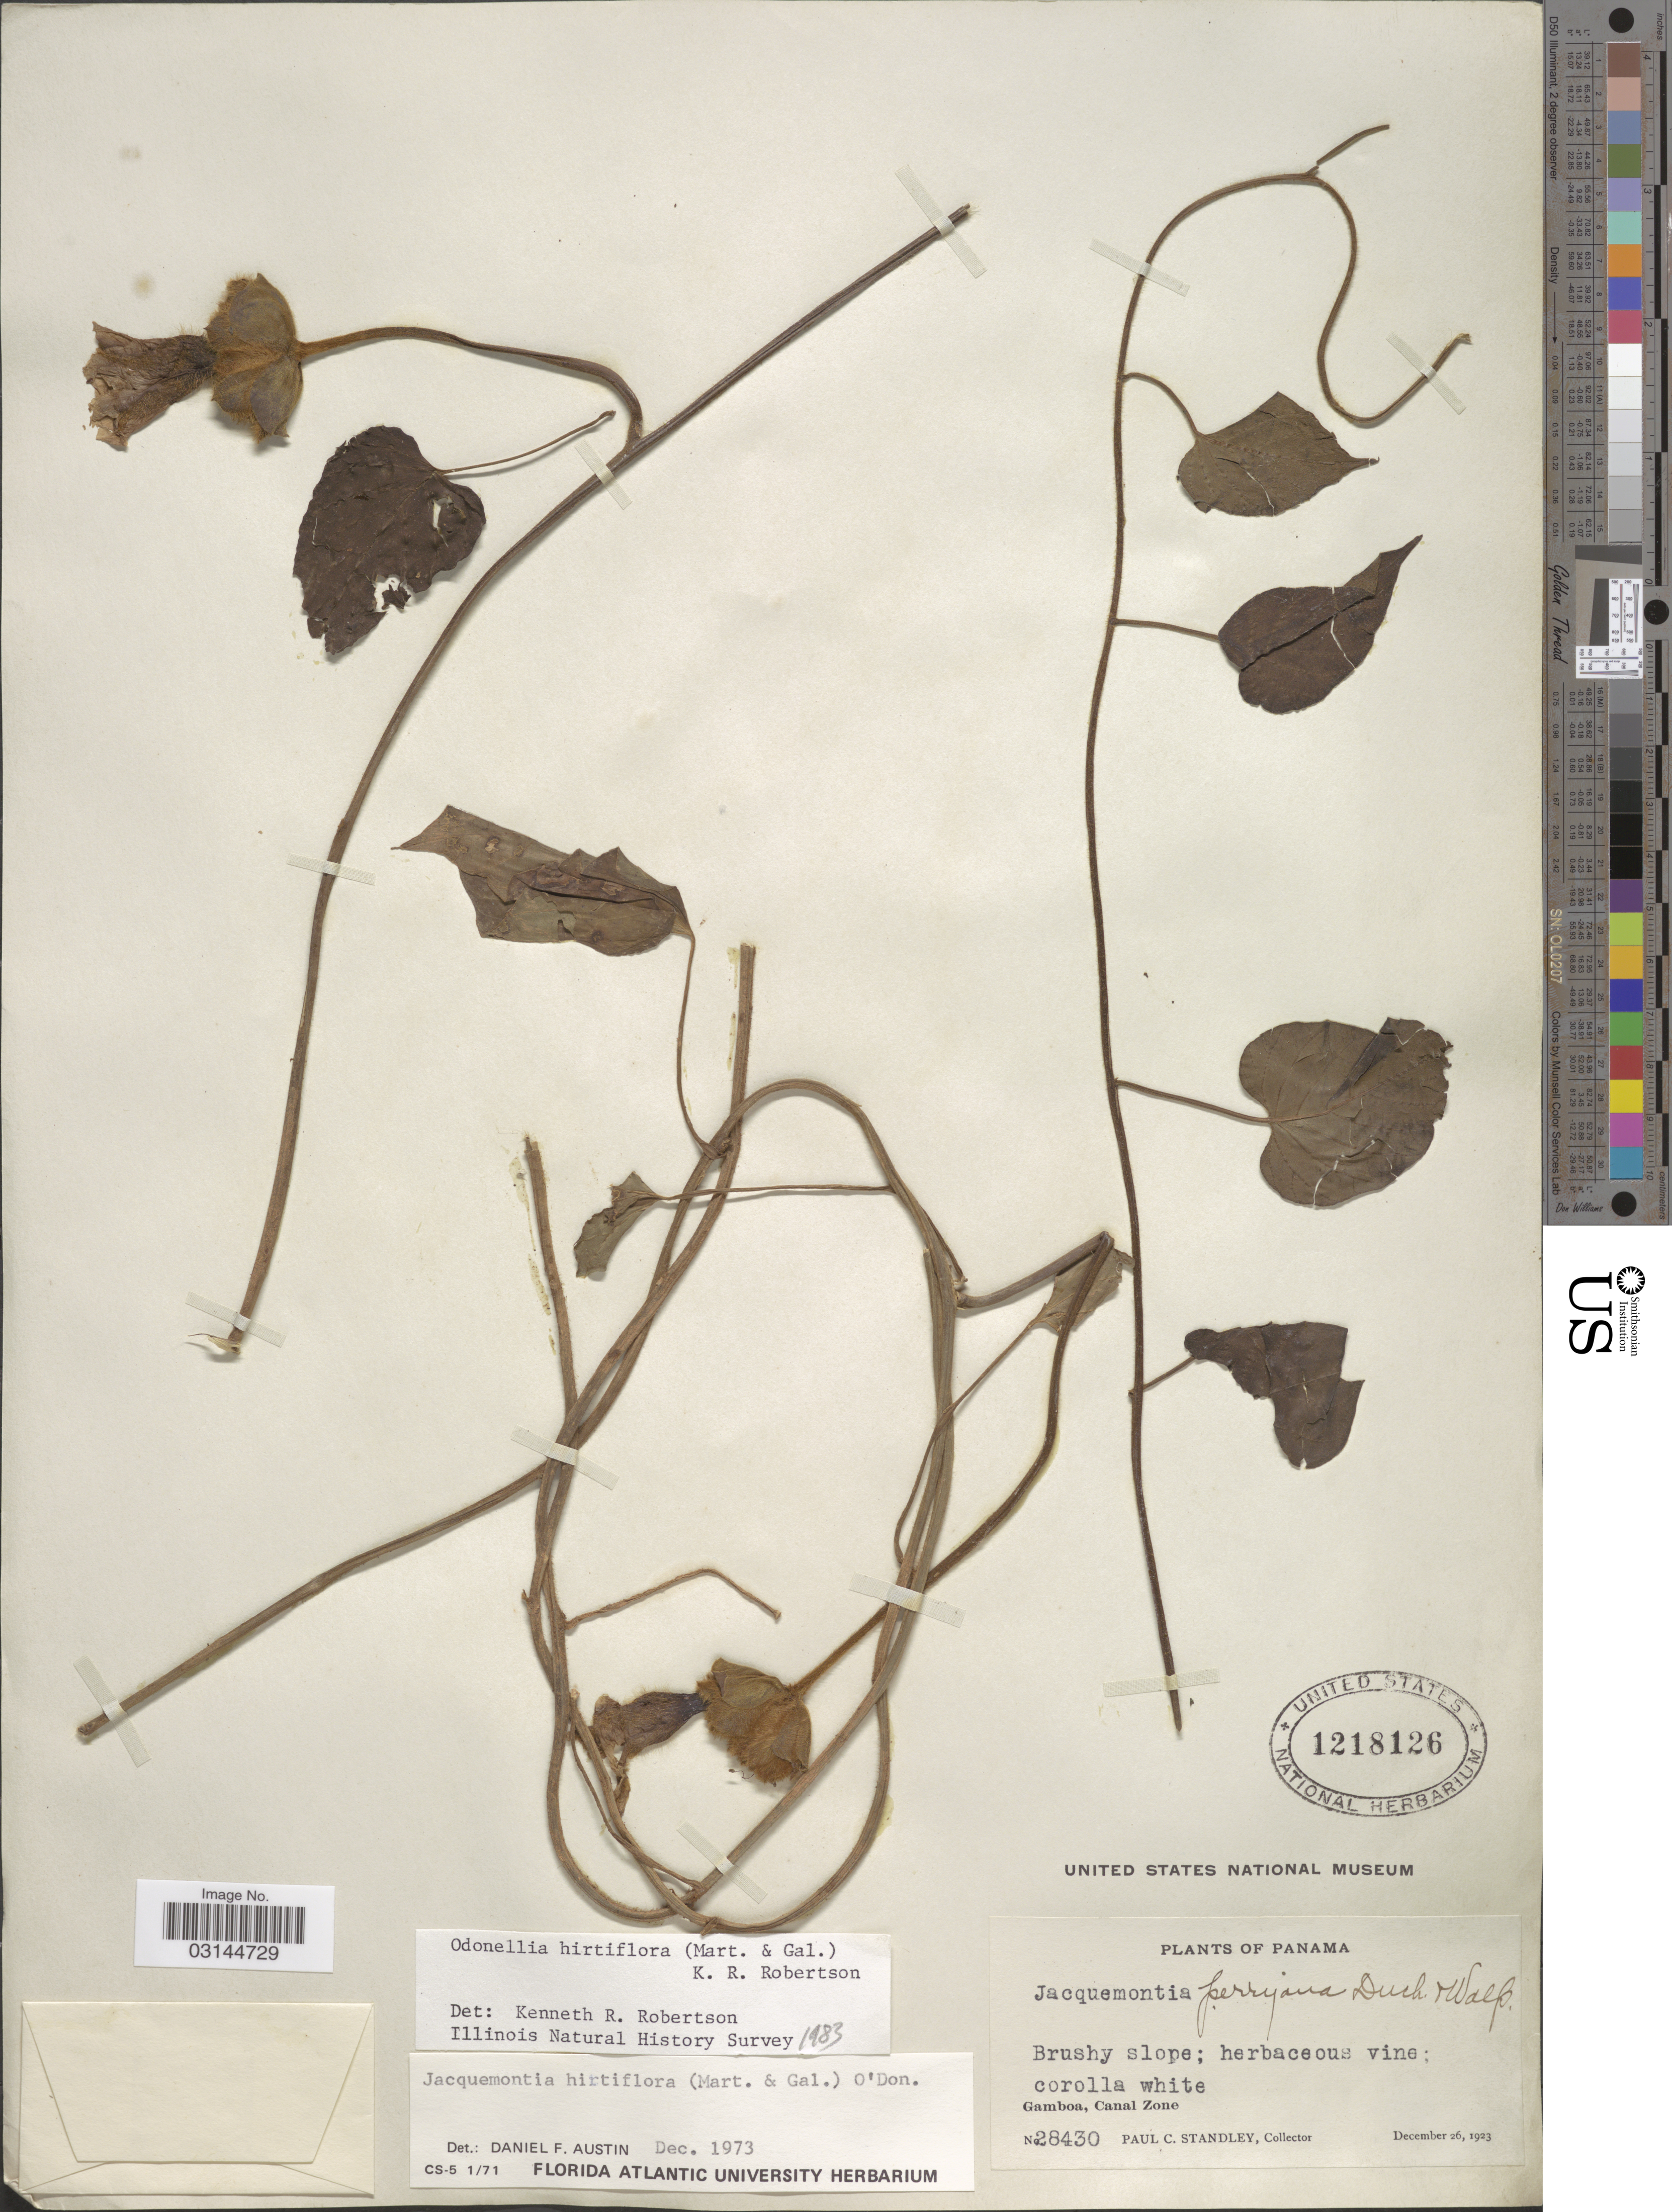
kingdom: Plantae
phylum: Tracheophyta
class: Magnoliopsida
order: Solanales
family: Convolvulaceae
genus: Odonellia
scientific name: Odonellia hirtiflora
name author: (M. Martens & Galeotti) K.R. Robertson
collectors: P. C. Standley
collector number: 28430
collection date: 1923-12-26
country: Panama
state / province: Colón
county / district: Canal Zone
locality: Gamboa, Canal Zone.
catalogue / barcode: US 1218126